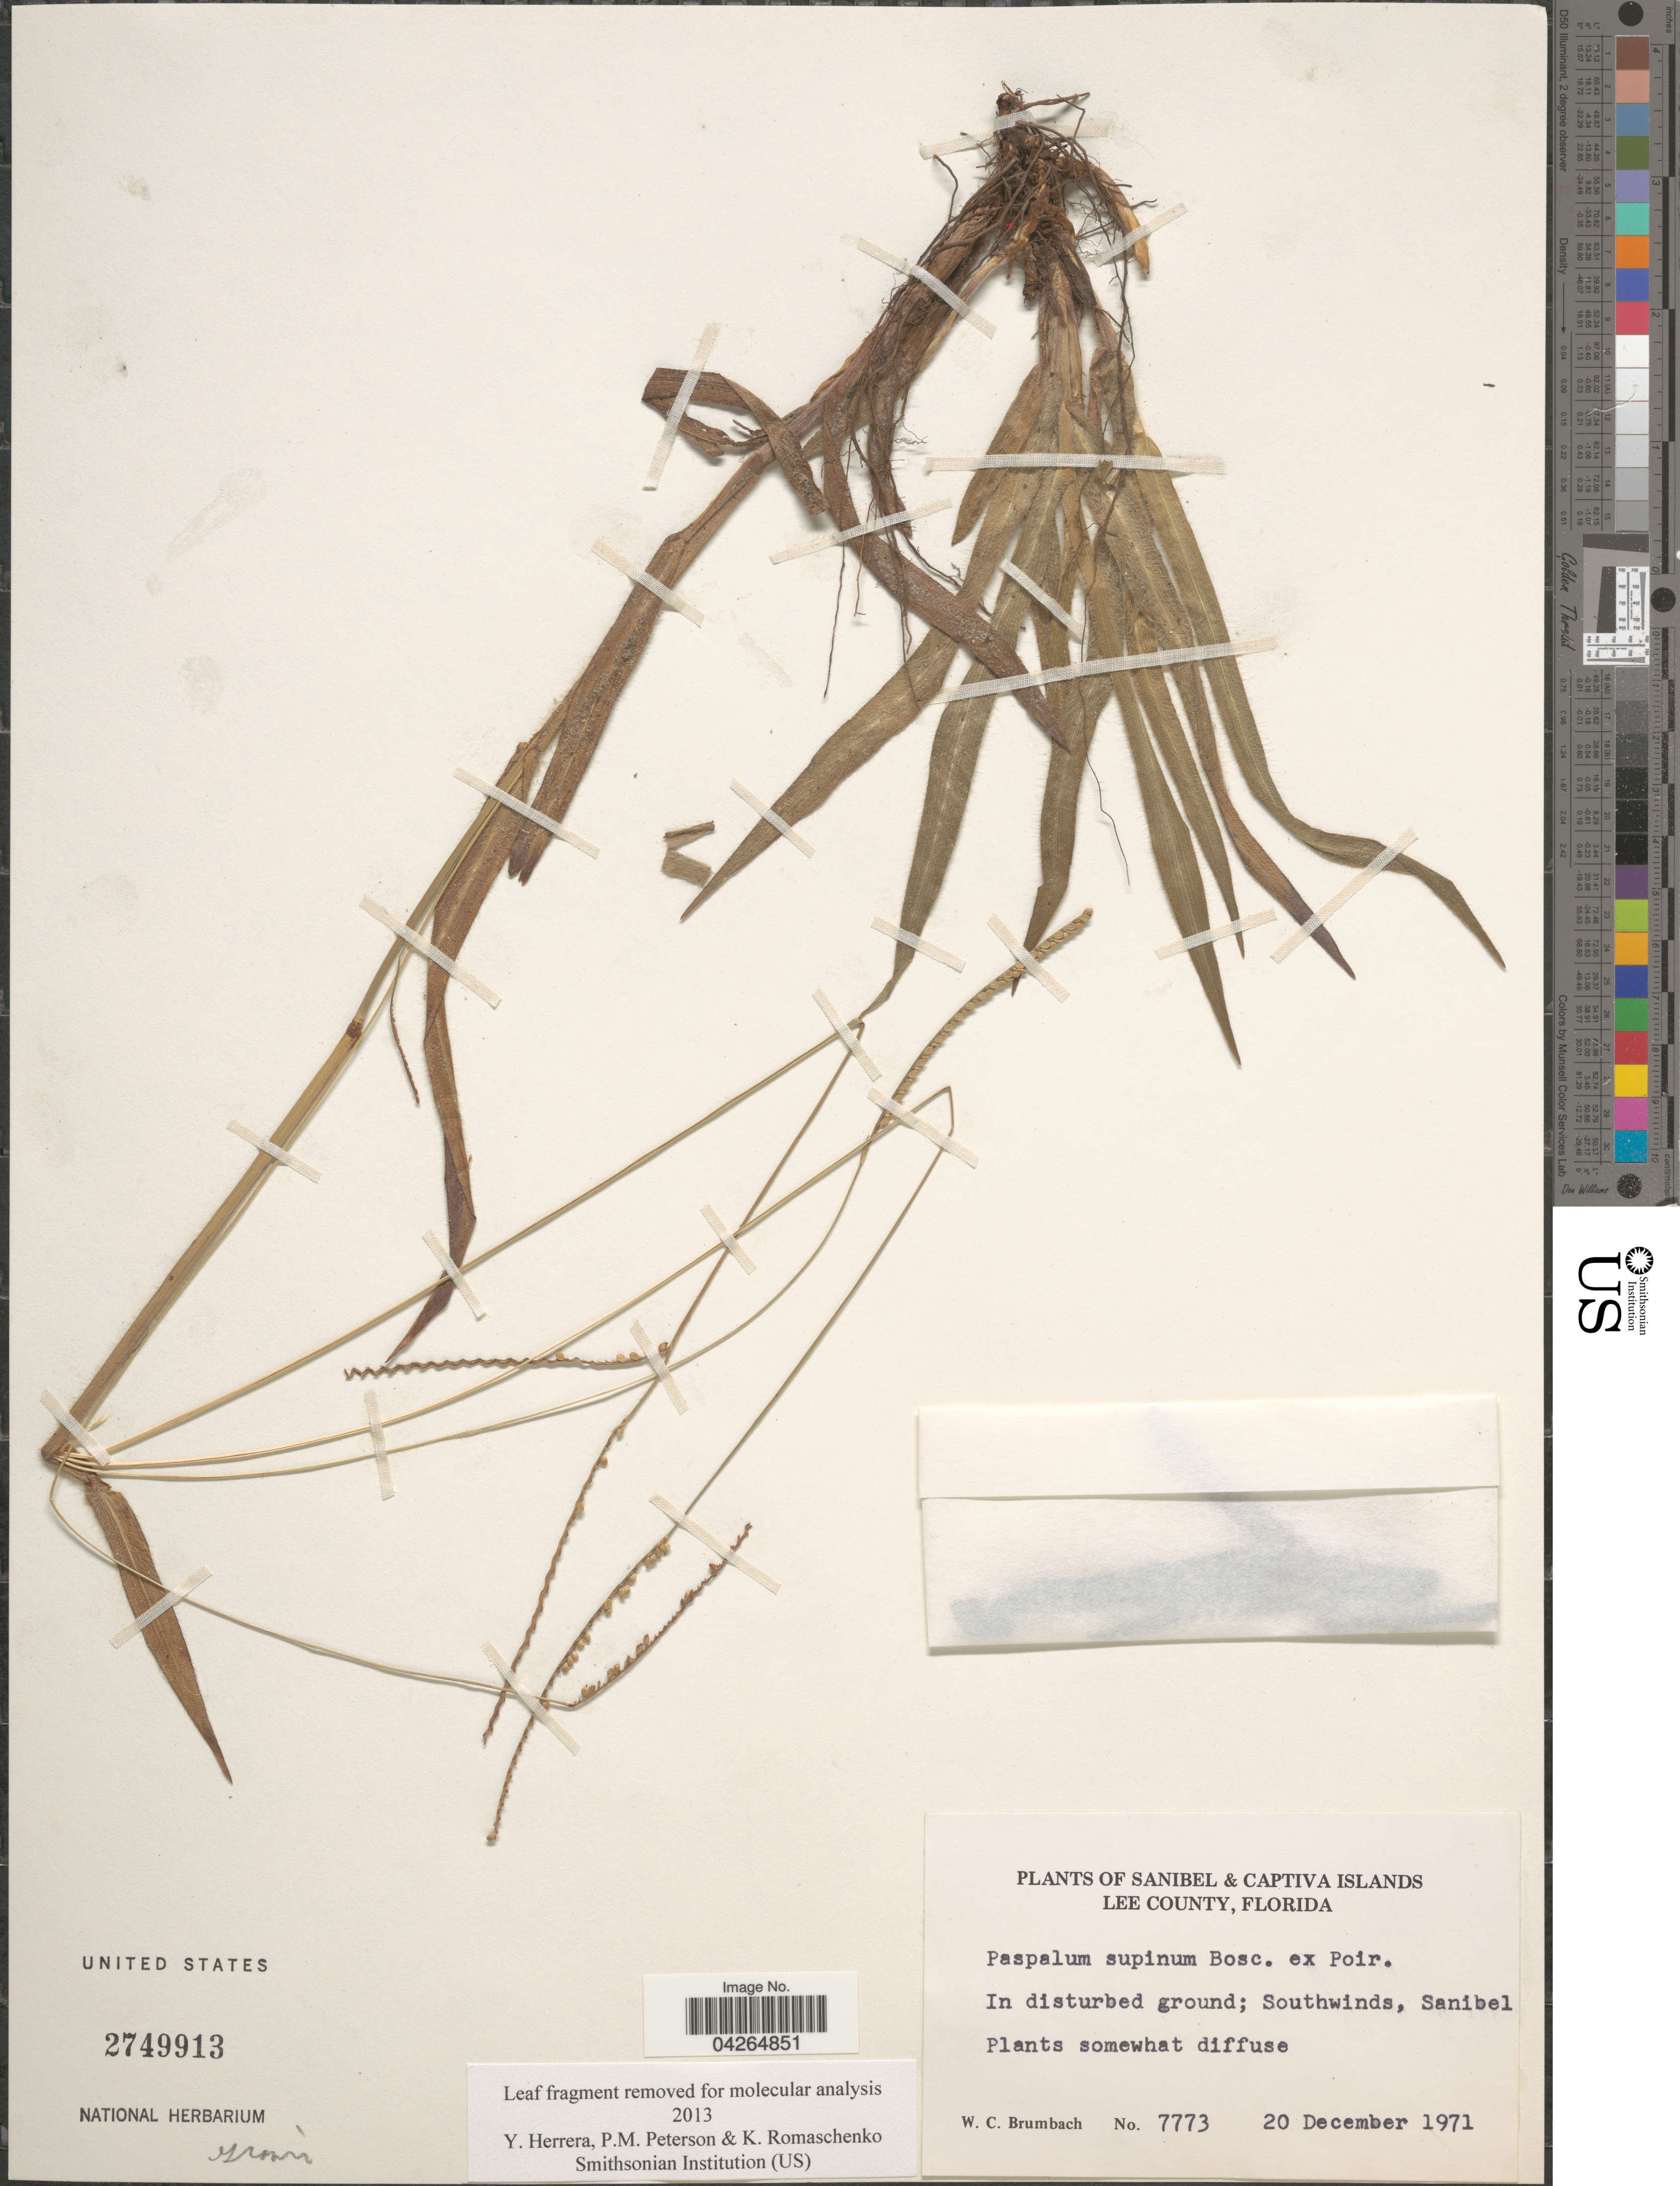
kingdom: Plantae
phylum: Tracheophyta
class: Liliopsida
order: Poales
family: Poaceae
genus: Paspalum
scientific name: Paspalum setaceum var. supinum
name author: (Bosc ex Poir.) Trin.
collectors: W. C. Brumbach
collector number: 7773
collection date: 1971-12-20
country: United States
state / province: Florida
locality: Sanibel & Captiva Islands. Lee County. In disturbed ground; Southwinds, Sanibel.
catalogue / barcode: US 2749913